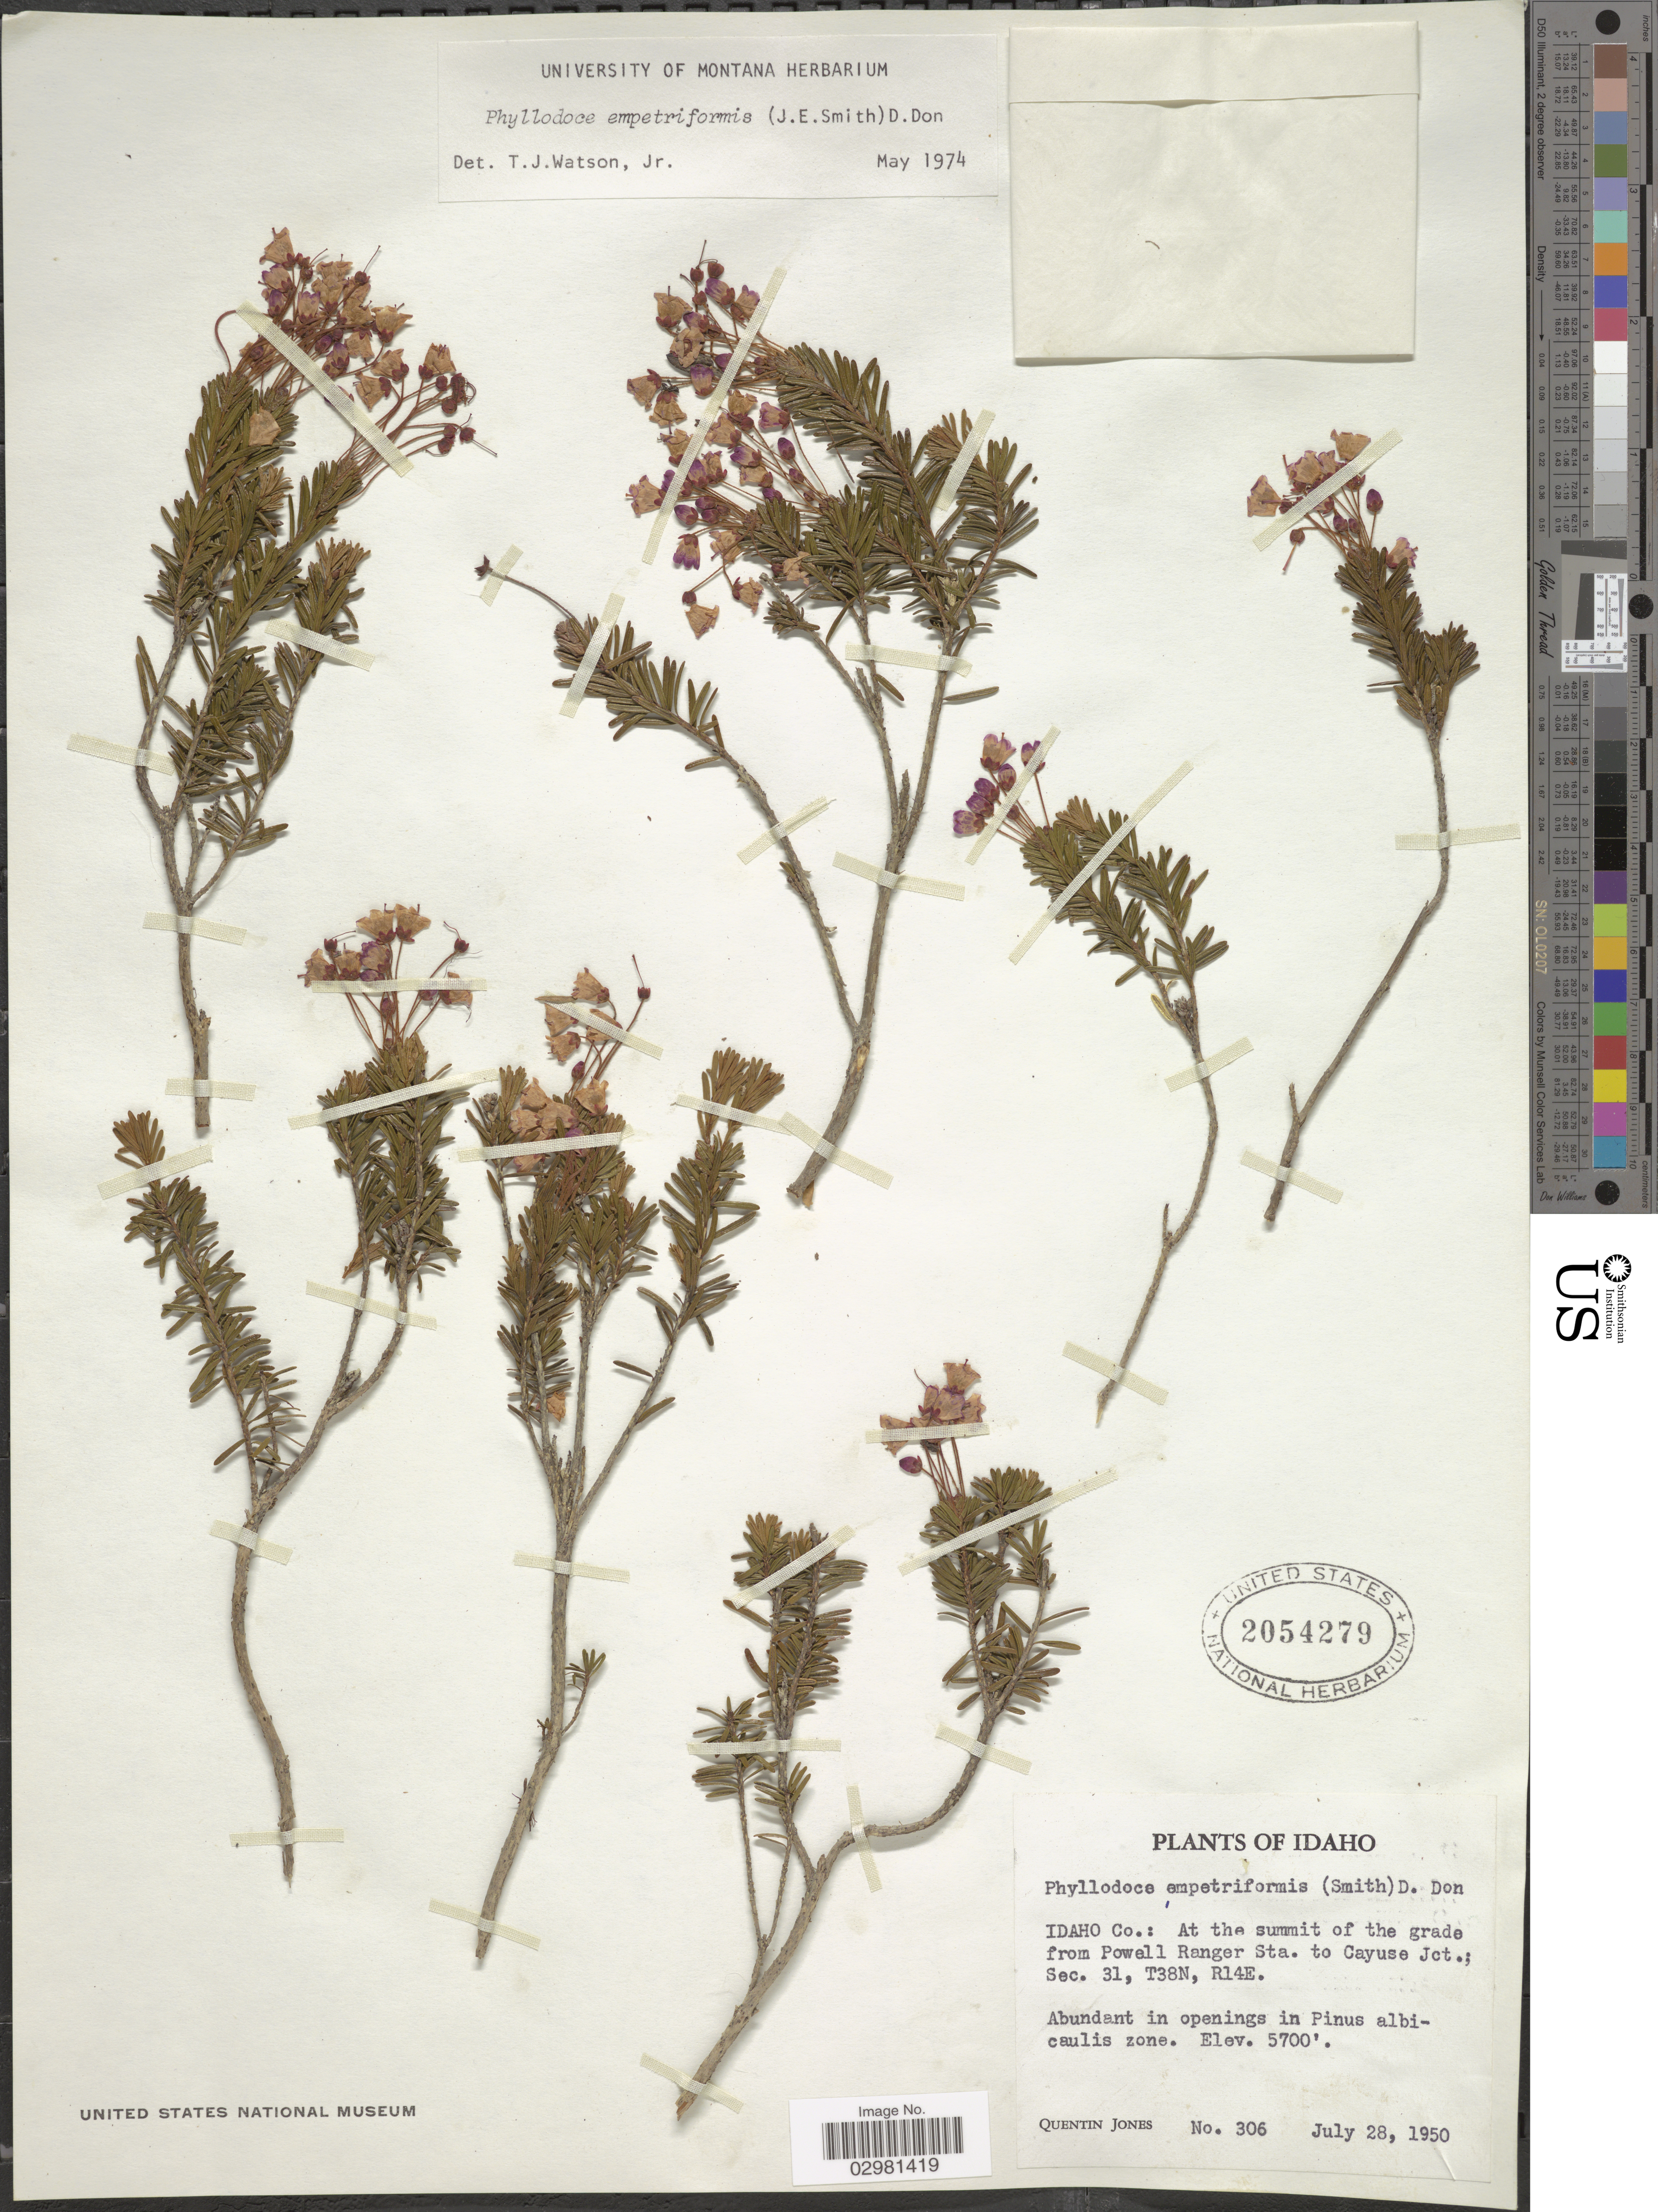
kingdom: Plantae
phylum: Tracheophyta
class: Magnoliopsida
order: Ericales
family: Ericaceae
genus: Phyllodoce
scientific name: Phyllodoce empetiformis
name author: (Small) D. Don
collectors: Q. Jones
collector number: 306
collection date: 1950-07-28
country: United States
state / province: Idaho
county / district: Idaho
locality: At the summit of the grade from Powell Ranger Sta. to Cayuse Jct.; Sec. 31, T38N, R14E.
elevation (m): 1737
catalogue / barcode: US 2054279